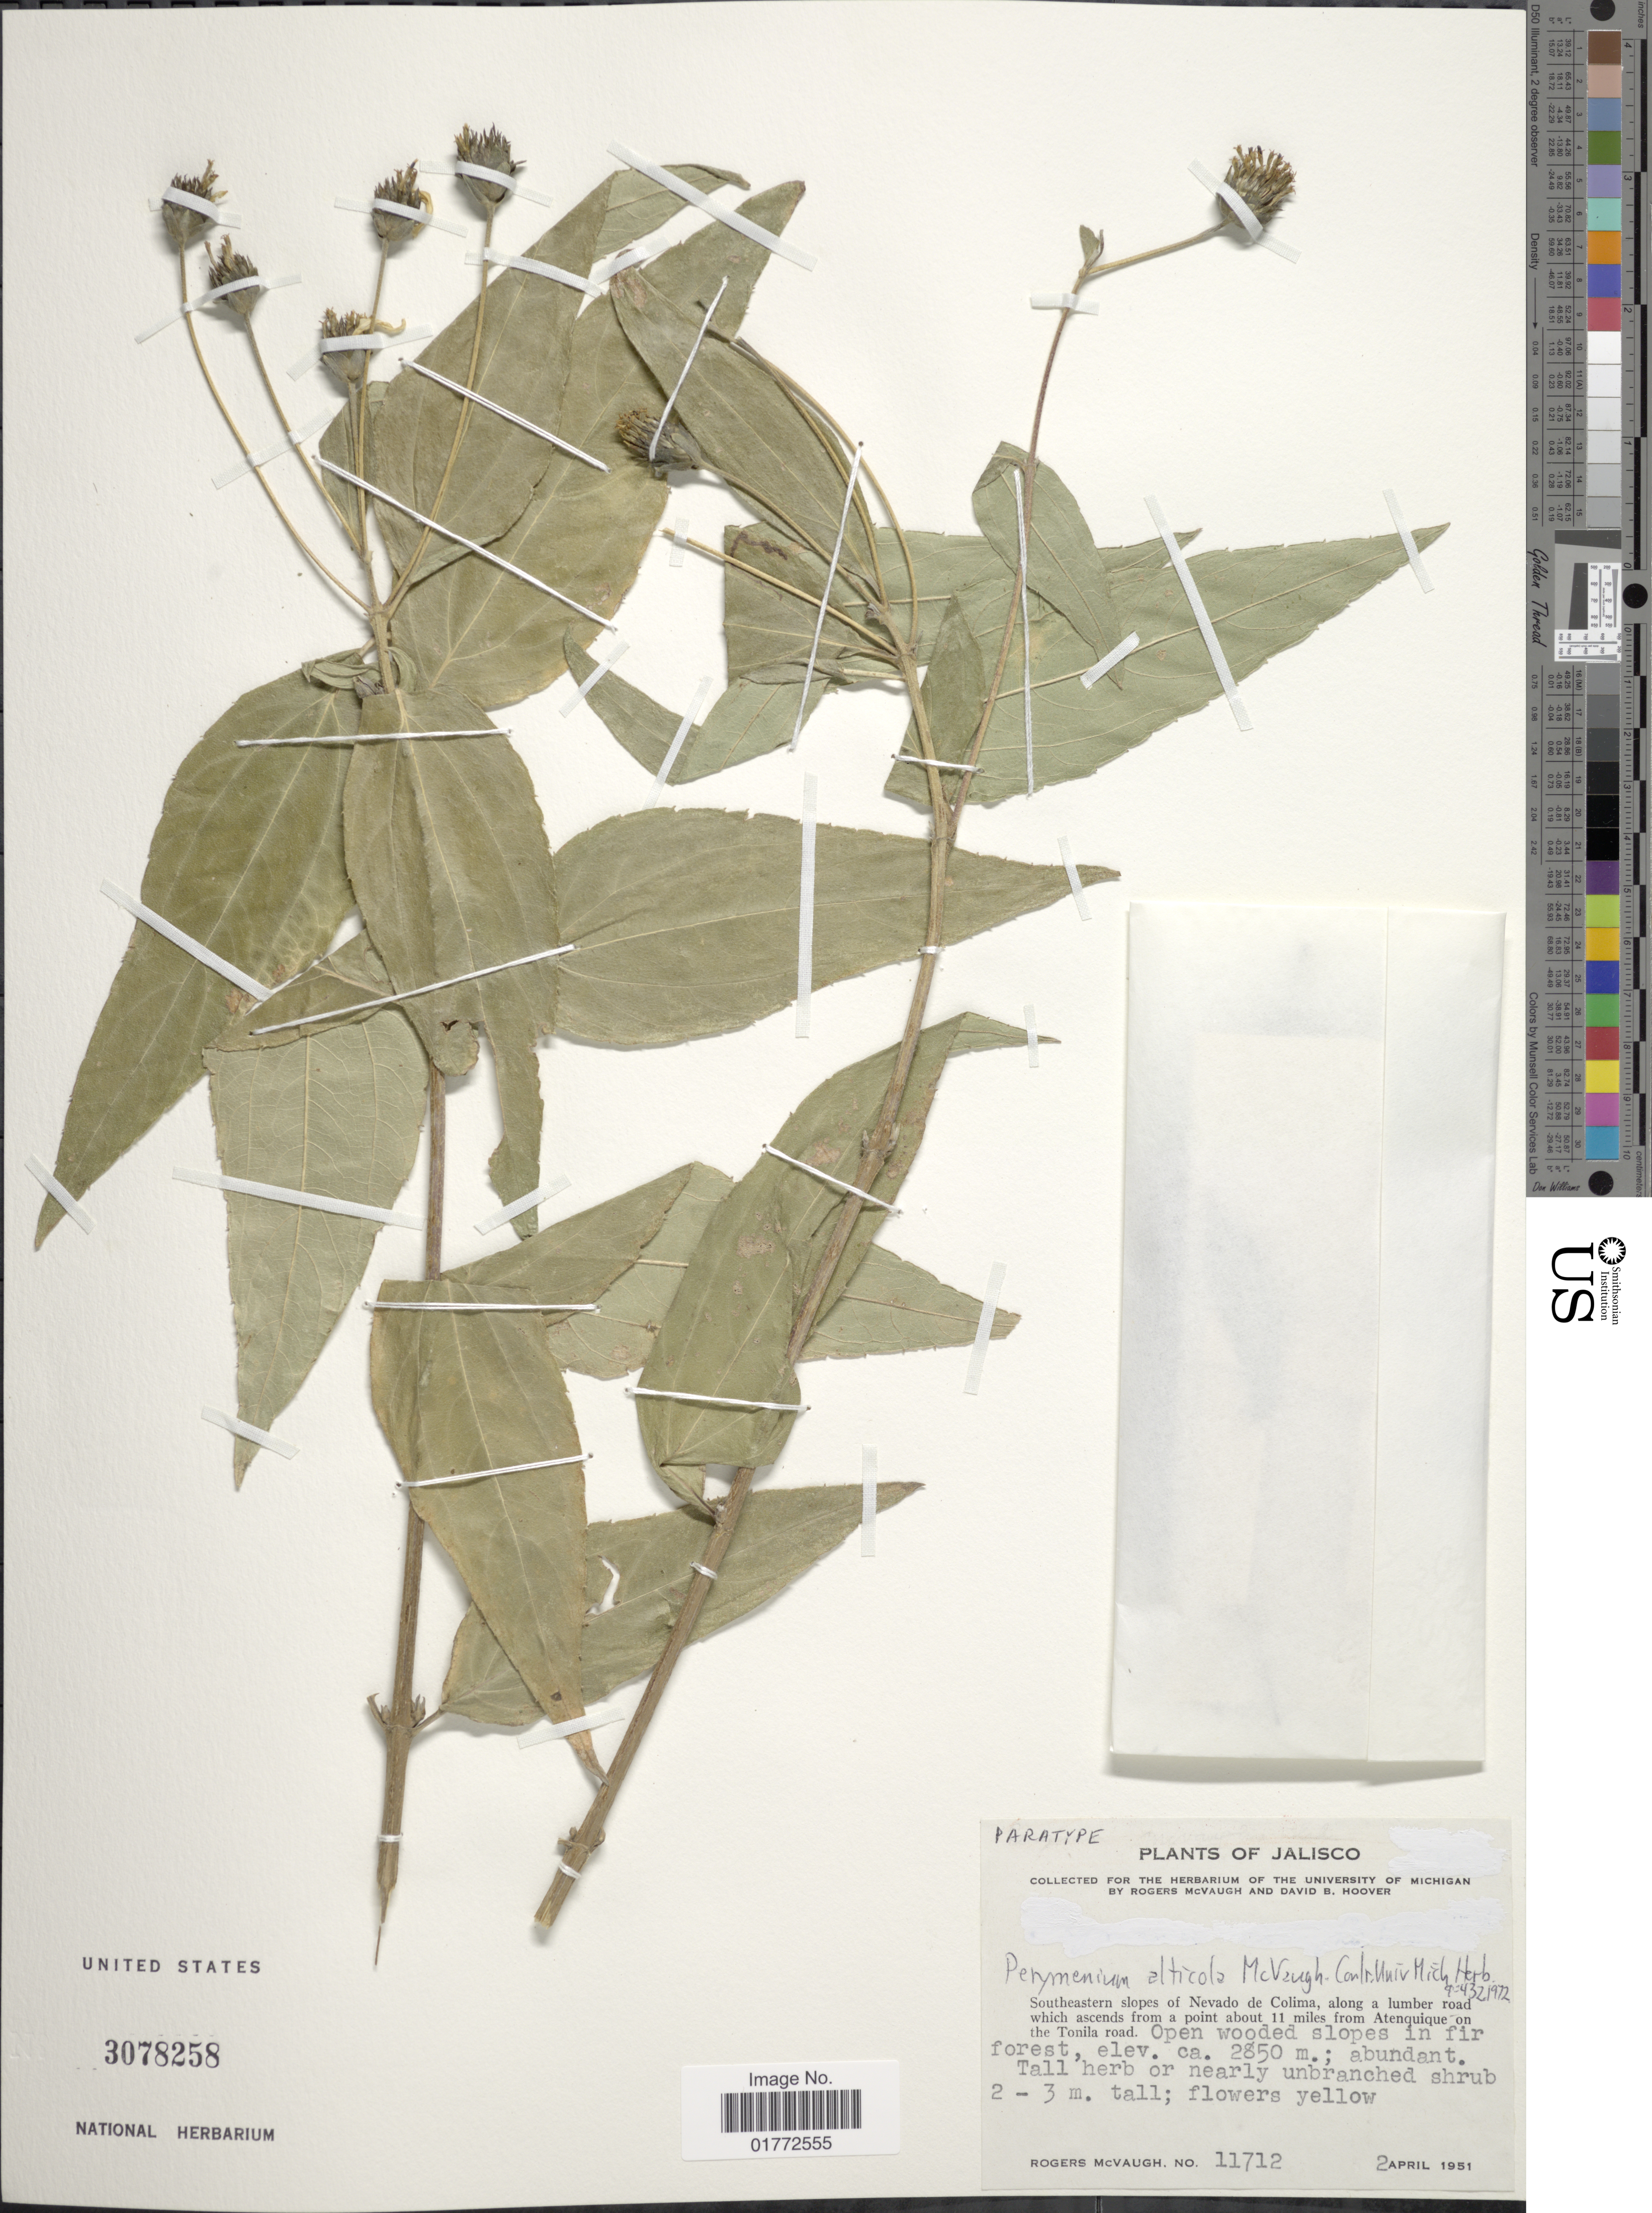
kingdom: Plantae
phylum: Tracheophyta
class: Magnoliopsida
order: Asterales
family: Asteraceae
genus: Perymenium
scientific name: Perymenium alticola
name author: McVaugh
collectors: R. McVaugh & D. B. Hoover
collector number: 11712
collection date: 1951-04-02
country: Mexico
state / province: Jalisco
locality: Southeastern slopes of Nevado de Colima, along a lumber road which ascends from a point about 11 miles from Atenquique on the Tonila road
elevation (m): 2850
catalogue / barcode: US 3078258